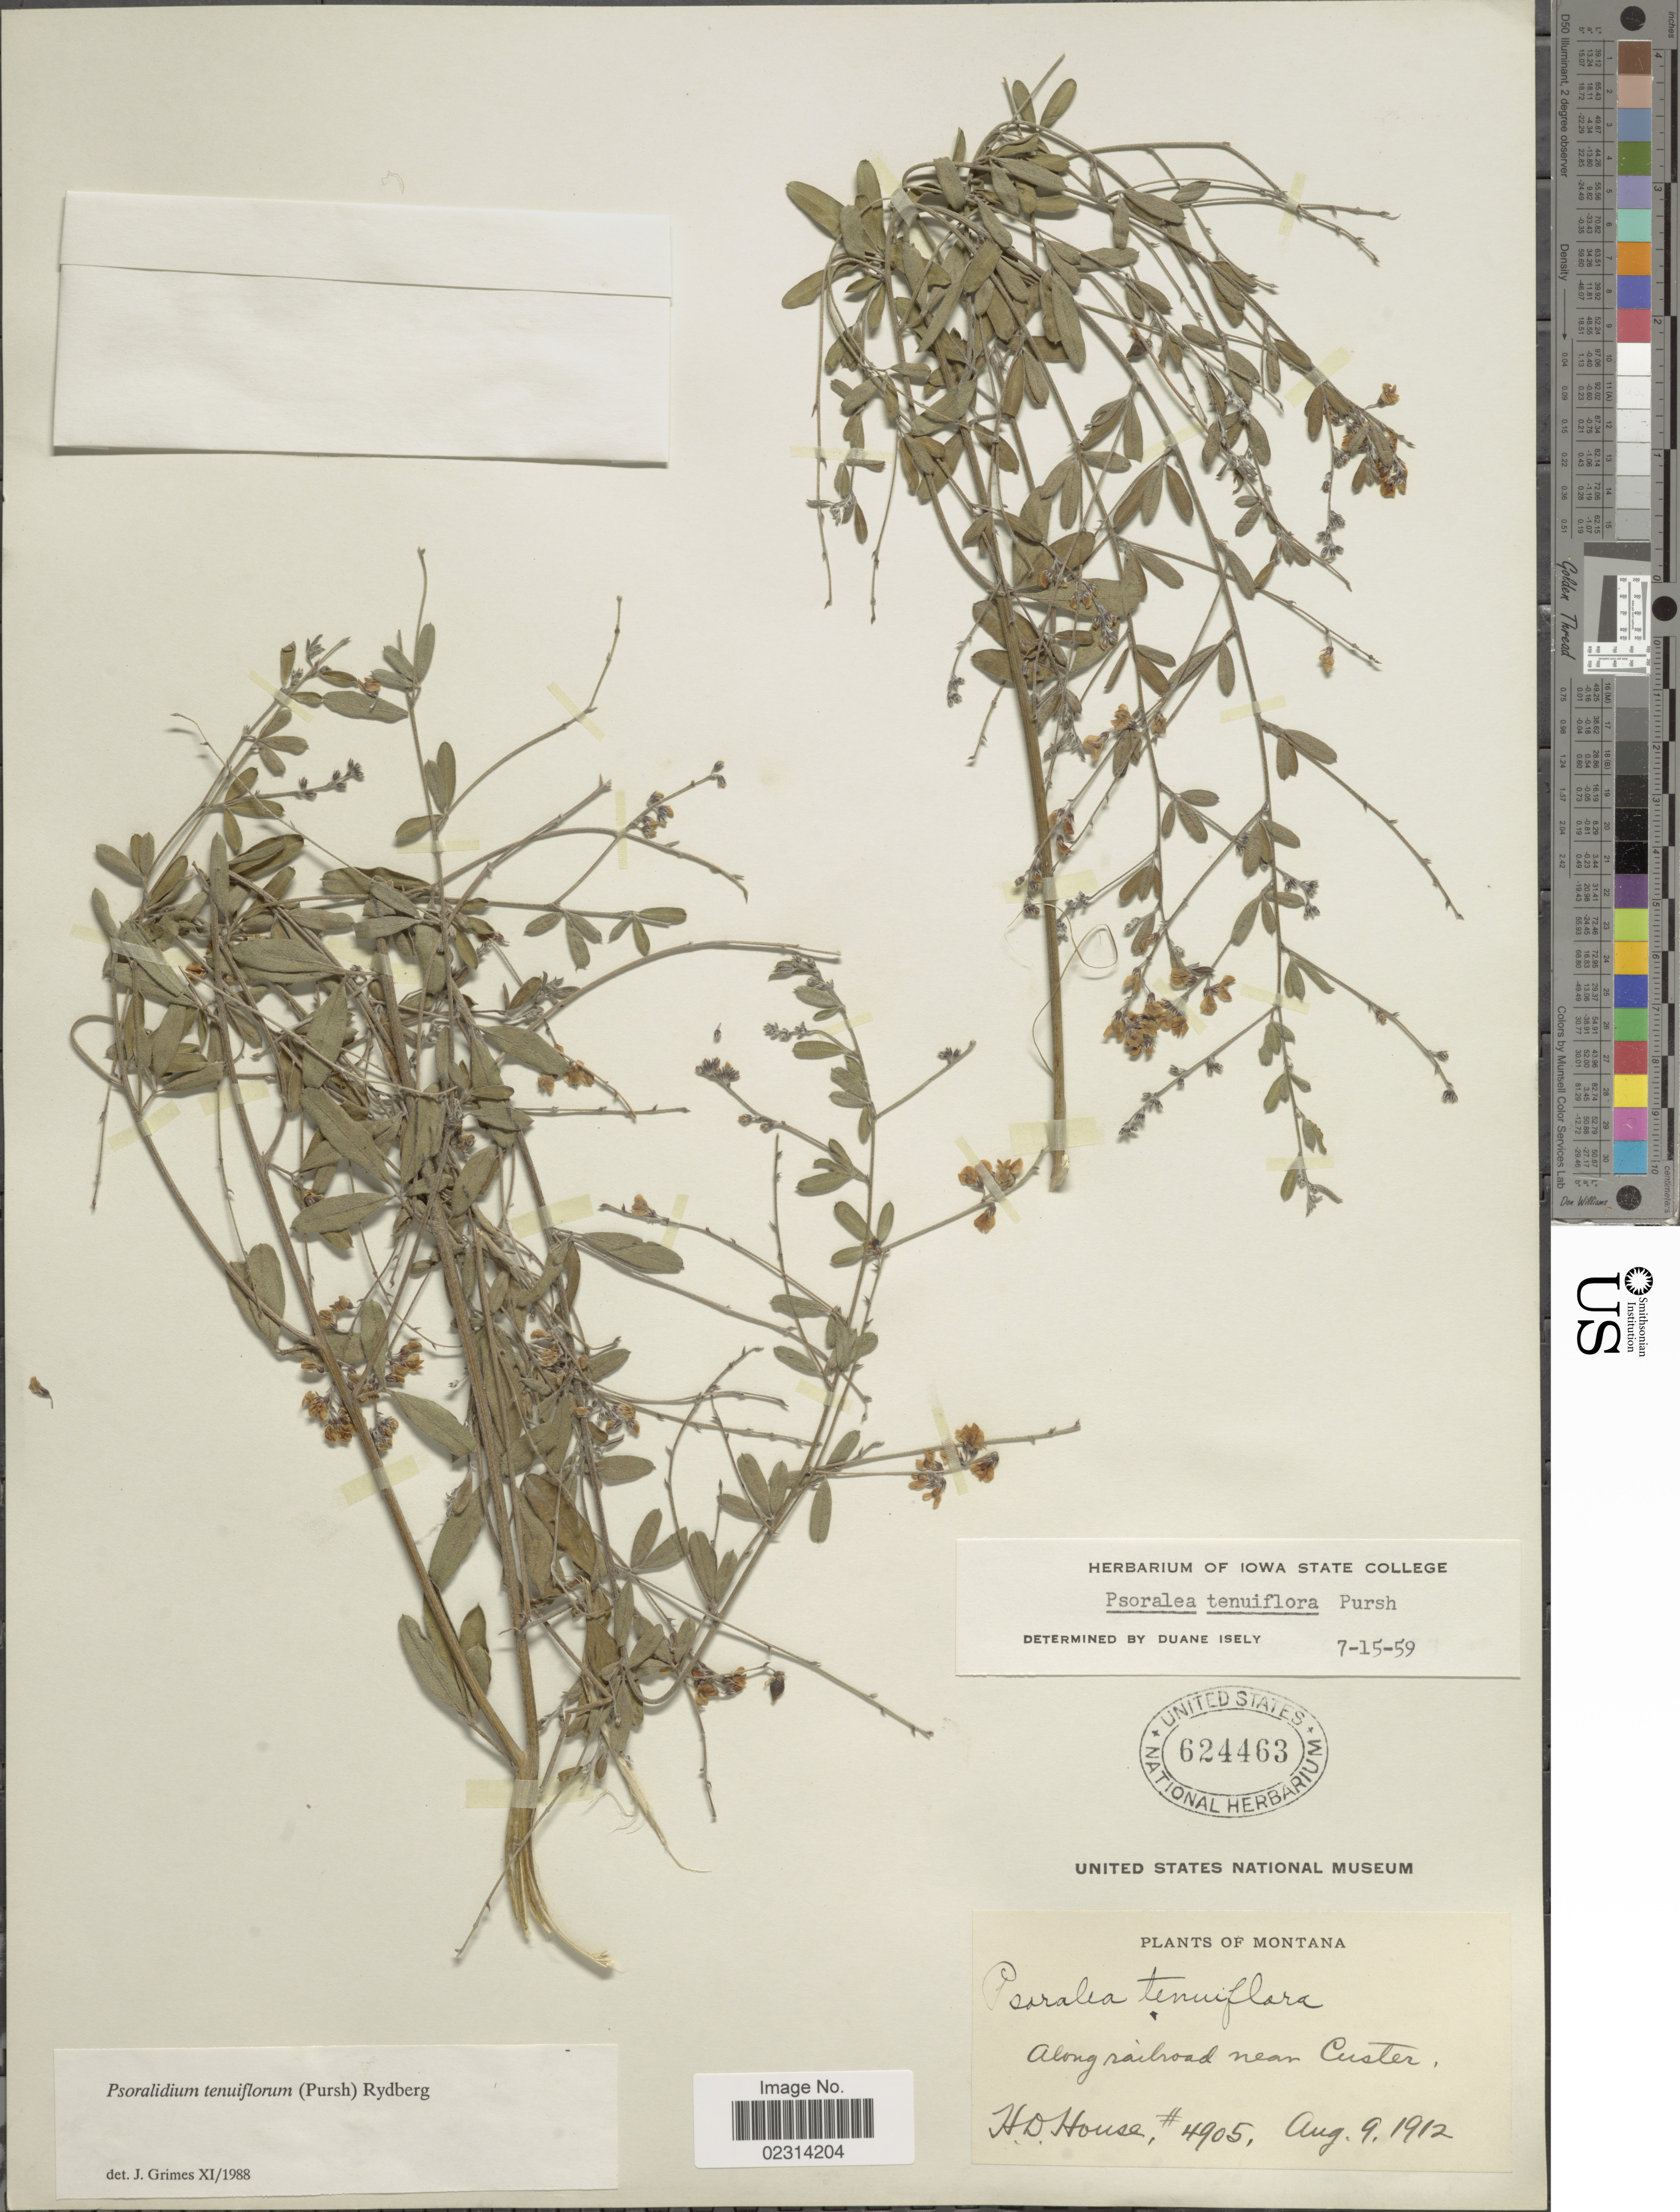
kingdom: Plantae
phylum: Tracheophyta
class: Magnoliopsida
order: Fabales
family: Fabaceae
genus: Psoralidium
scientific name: Psoralidium tenuiflorum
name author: (Pursh) Rydb.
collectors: H. D. House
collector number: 4905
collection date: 1912-08-09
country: United States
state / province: Montana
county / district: Custer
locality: Along railroad near Custer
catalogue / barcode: US 624463